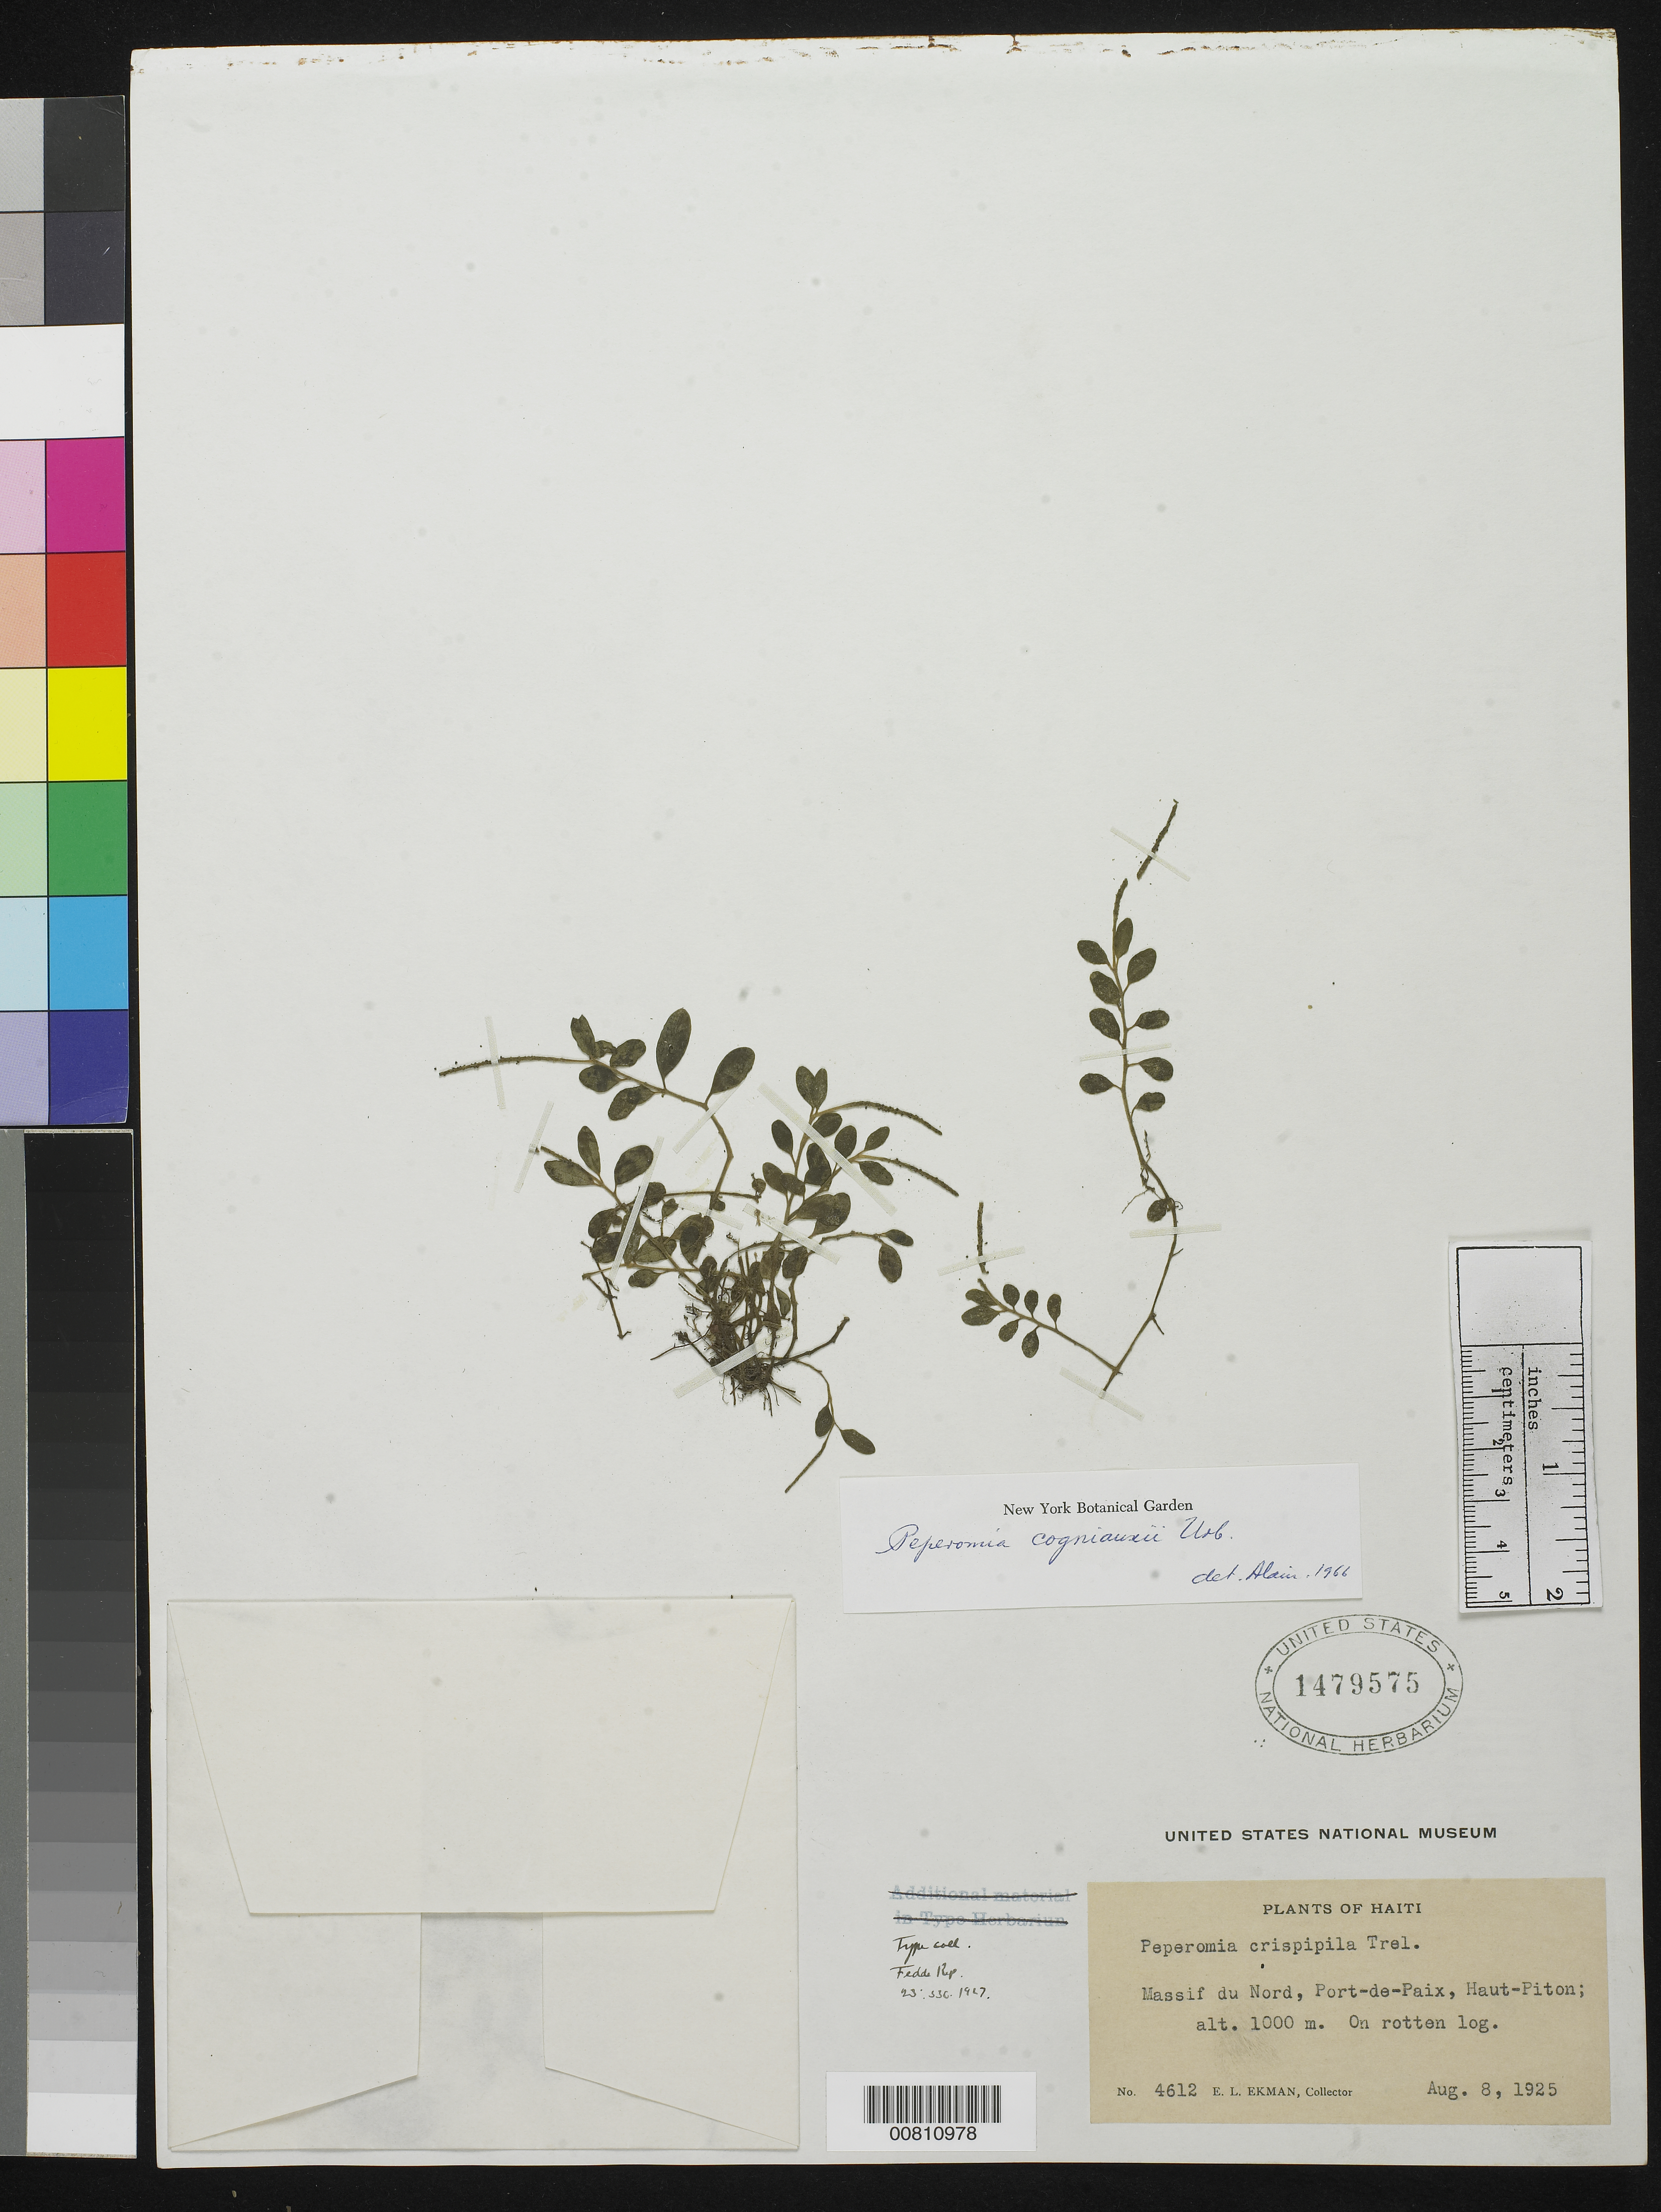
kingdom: Plantae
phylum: Tracheophyta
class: Magnoliopsida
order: Piperales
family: Piperaceae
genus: Peperomia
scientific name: Peperomia crispipila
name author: Trel.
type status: Isotype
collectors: E. L. Ekman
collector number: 4612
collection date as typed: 08 Aug 1925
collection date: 1925-08-08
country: Haiti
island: Hispaniola Island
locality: Massif du Nord, Port-de-Paix, Haut-Piton.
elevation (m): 1000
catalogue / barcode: US 1479575